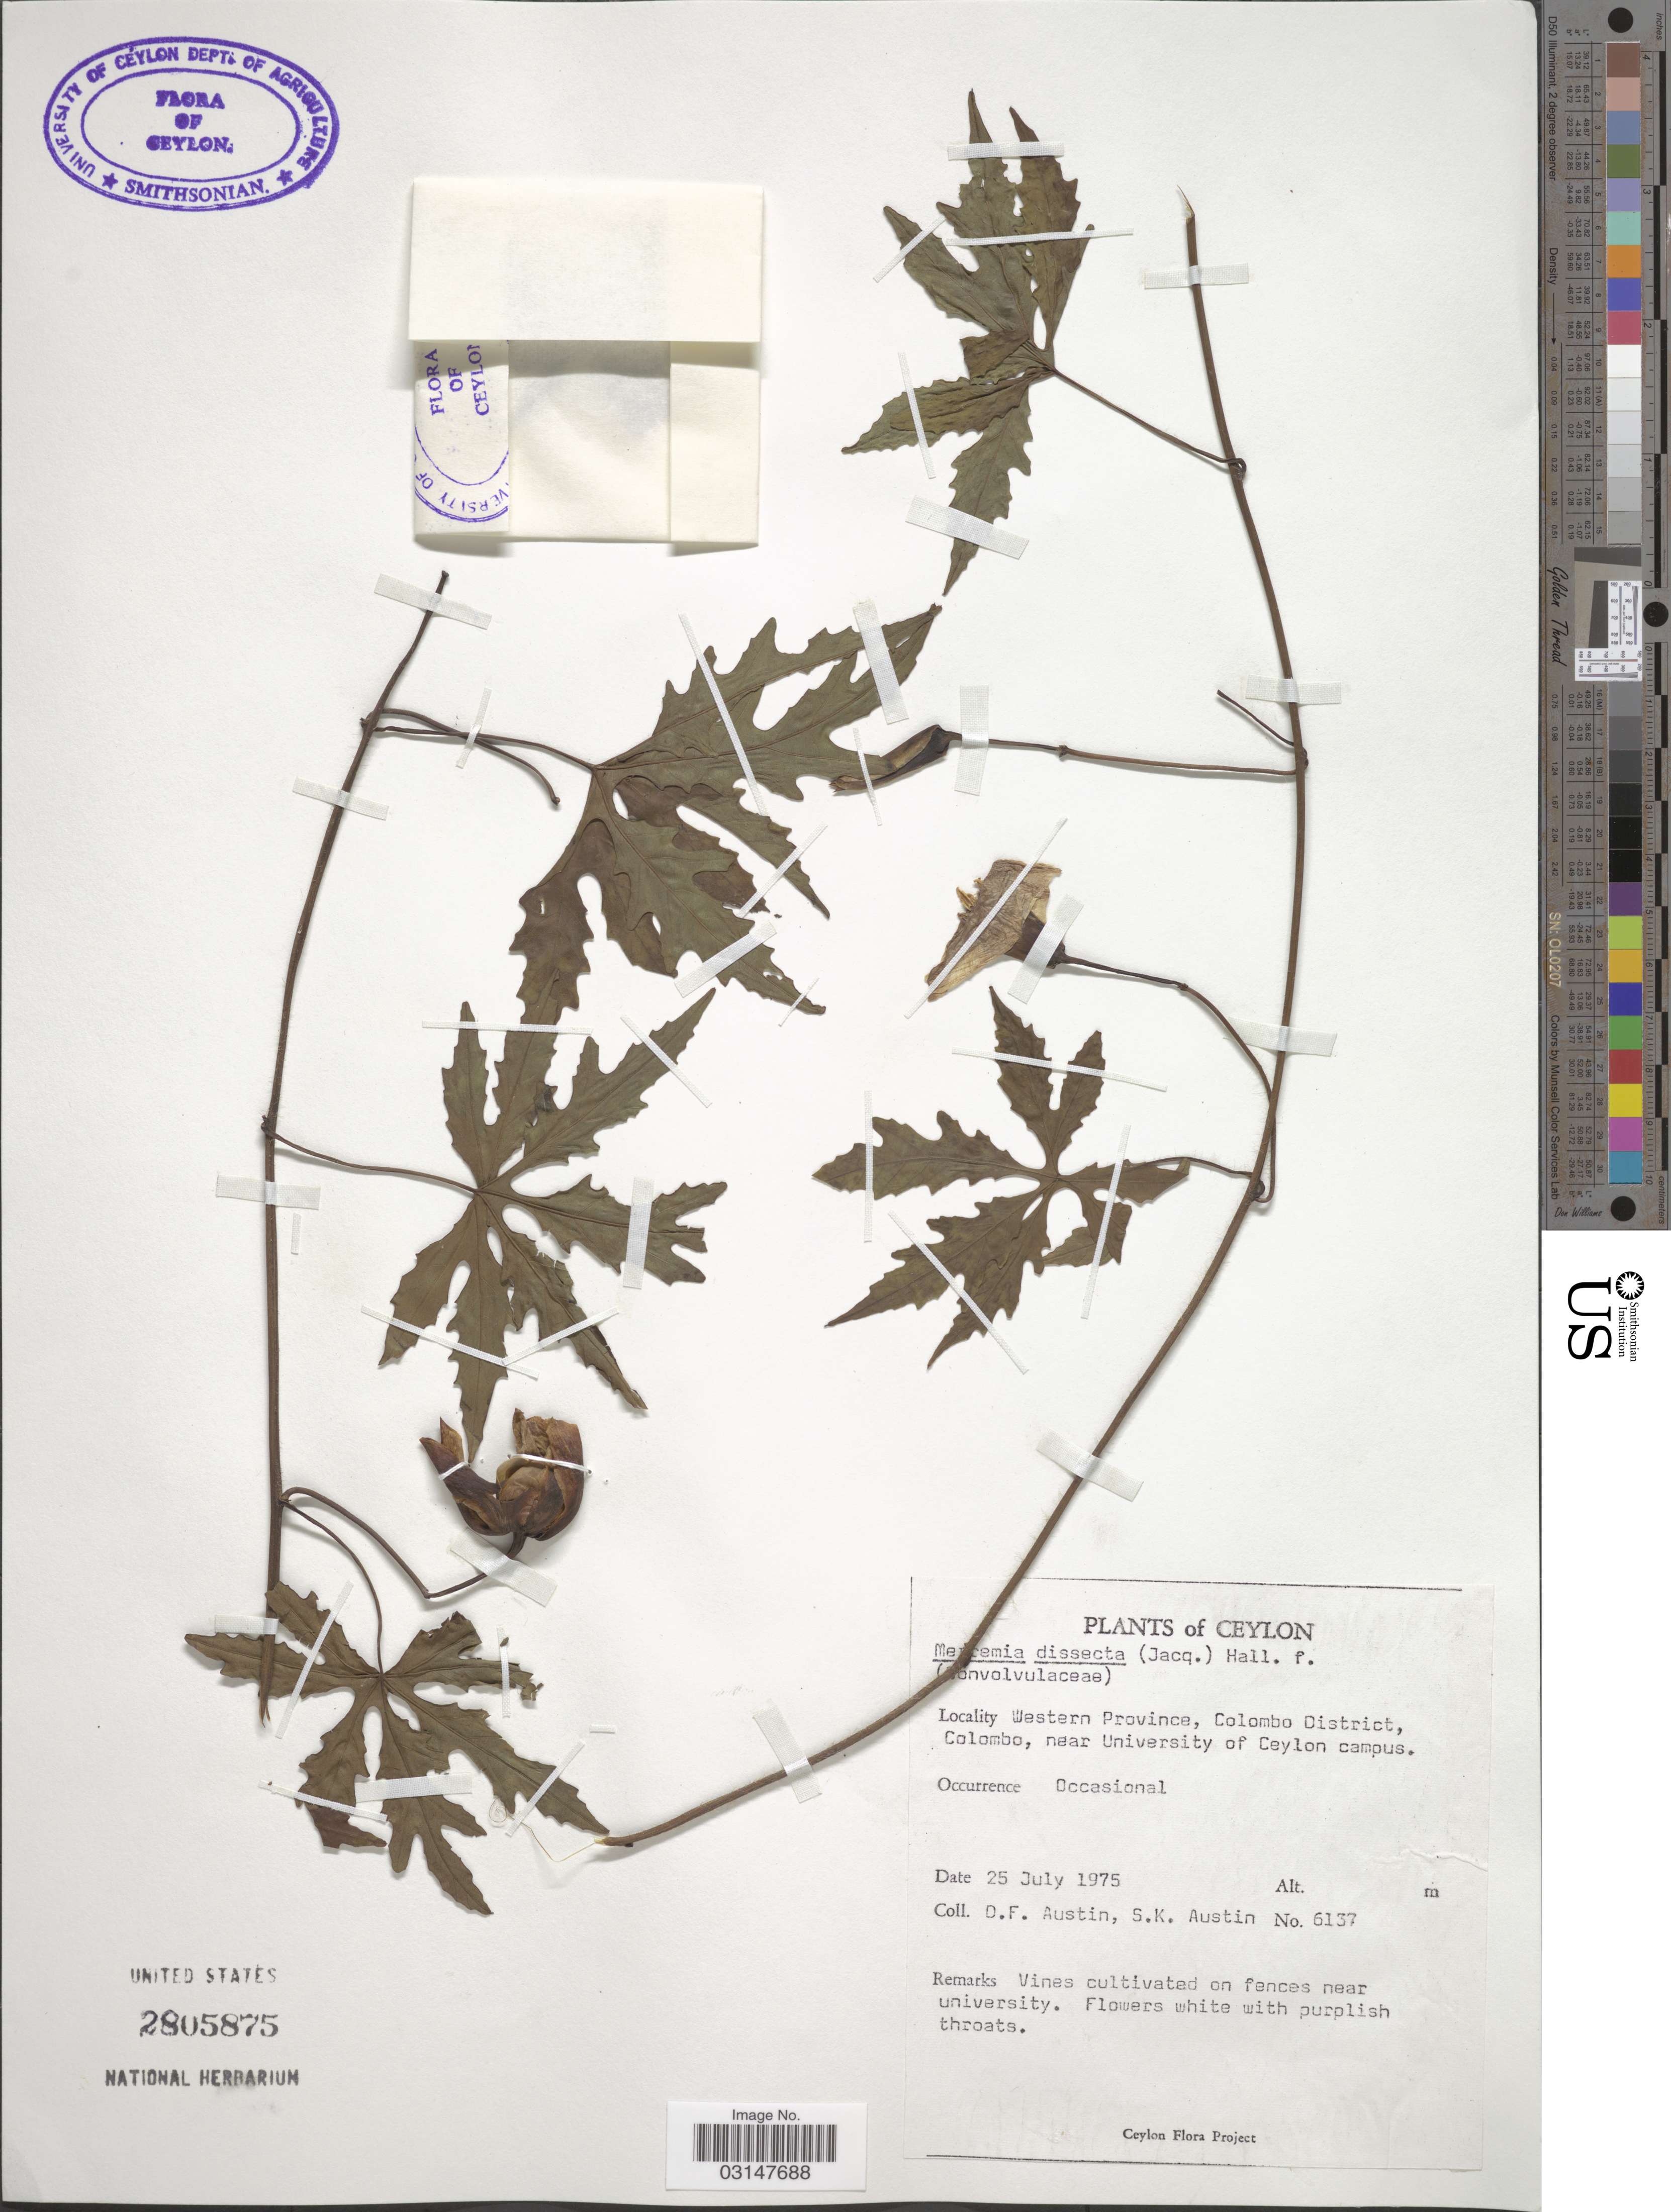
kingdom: Plantae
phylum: Tracheophyta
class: Magnoliopsida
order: Solanales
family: Convolvulaceae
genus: Distimake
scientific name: Distimake dissectus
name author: (Jacq.) A. R. Simões & Staples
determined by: Strong, Mark T., (BOT), Smithsonian Institution - National Museum of Natural History (UNITED STATES)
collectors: D. Austin & S. Austin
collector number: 6137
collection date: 1975-07-25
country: Sri Lanka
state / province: Western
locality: Ceylon, Western Province, Colombo District, Colombo, near University of Ceylon campus.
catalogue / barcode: US 2805875